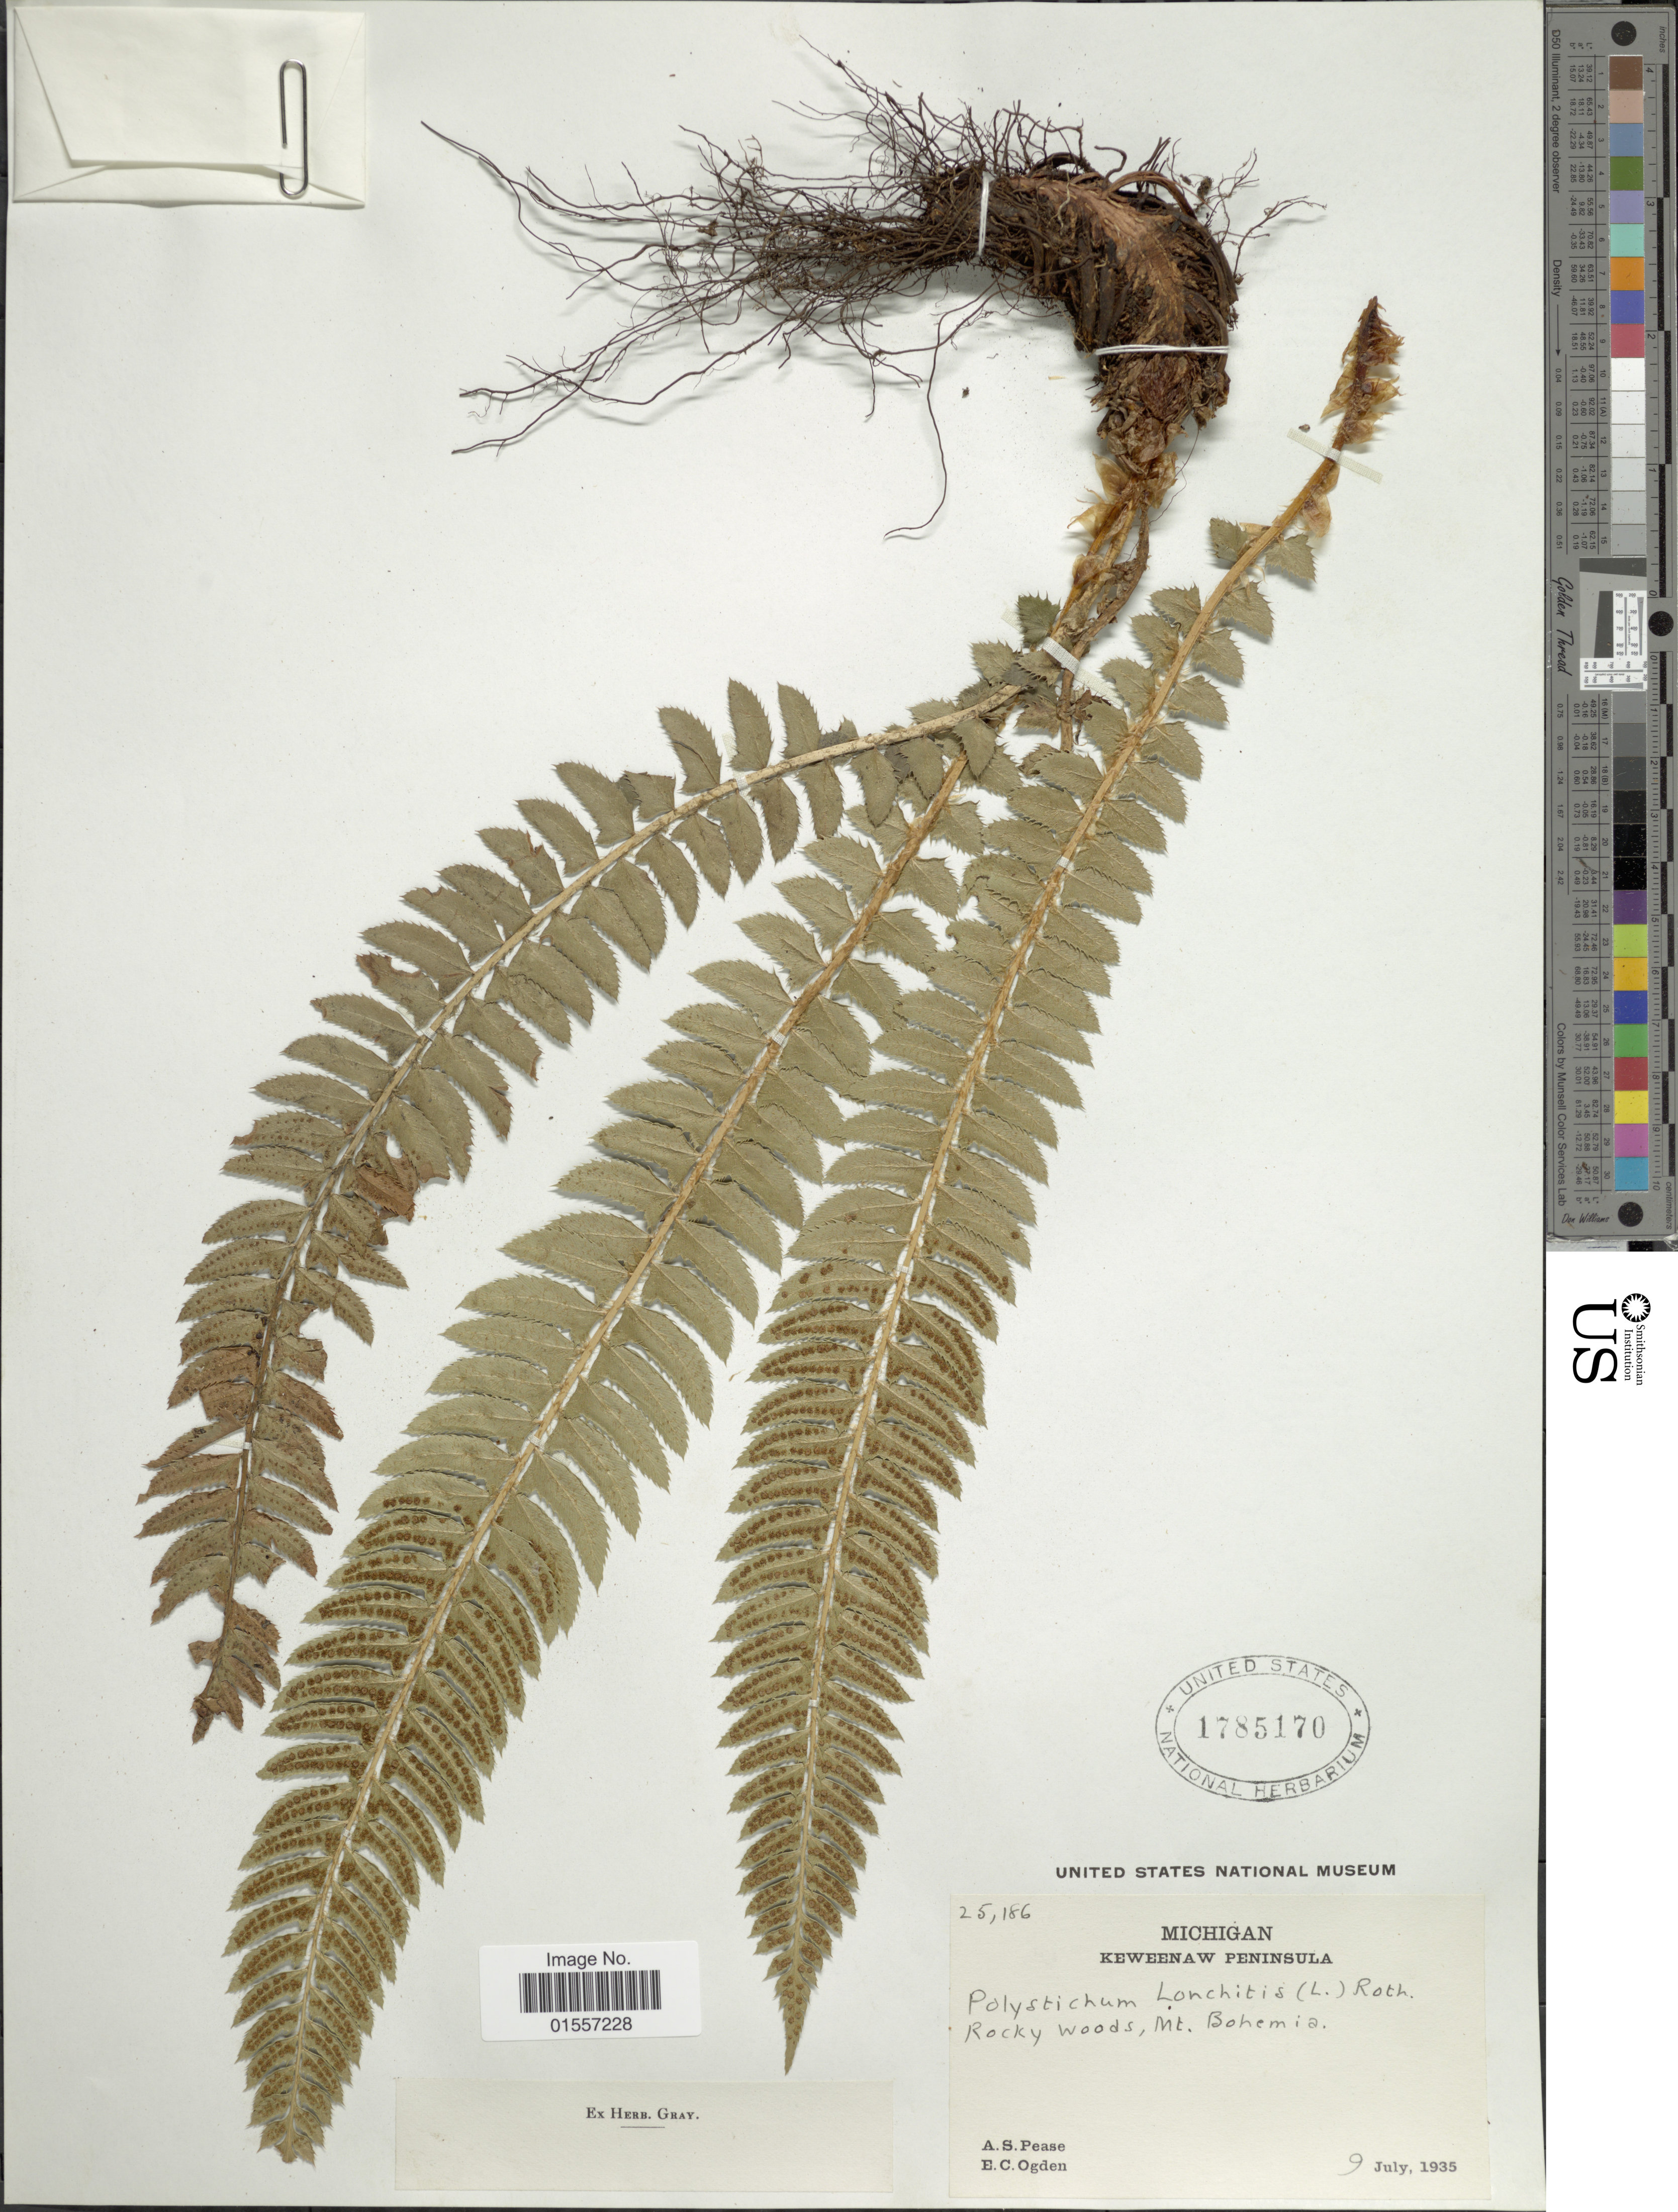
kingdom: Plantae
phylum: Tracheophyta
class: Polypodiopsida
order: Polypodiales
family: Dryopteridaceae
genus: Polystichum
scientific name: Polystichum lonchitis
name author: (Roth) L.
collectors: A. S. Pease & E. Ogden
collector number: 25186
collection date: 1935-07-09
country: United States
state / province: Michigan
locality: Keweenaw Peninsula, Rocky woods, Mt Bohemia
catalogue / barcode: US 1785170